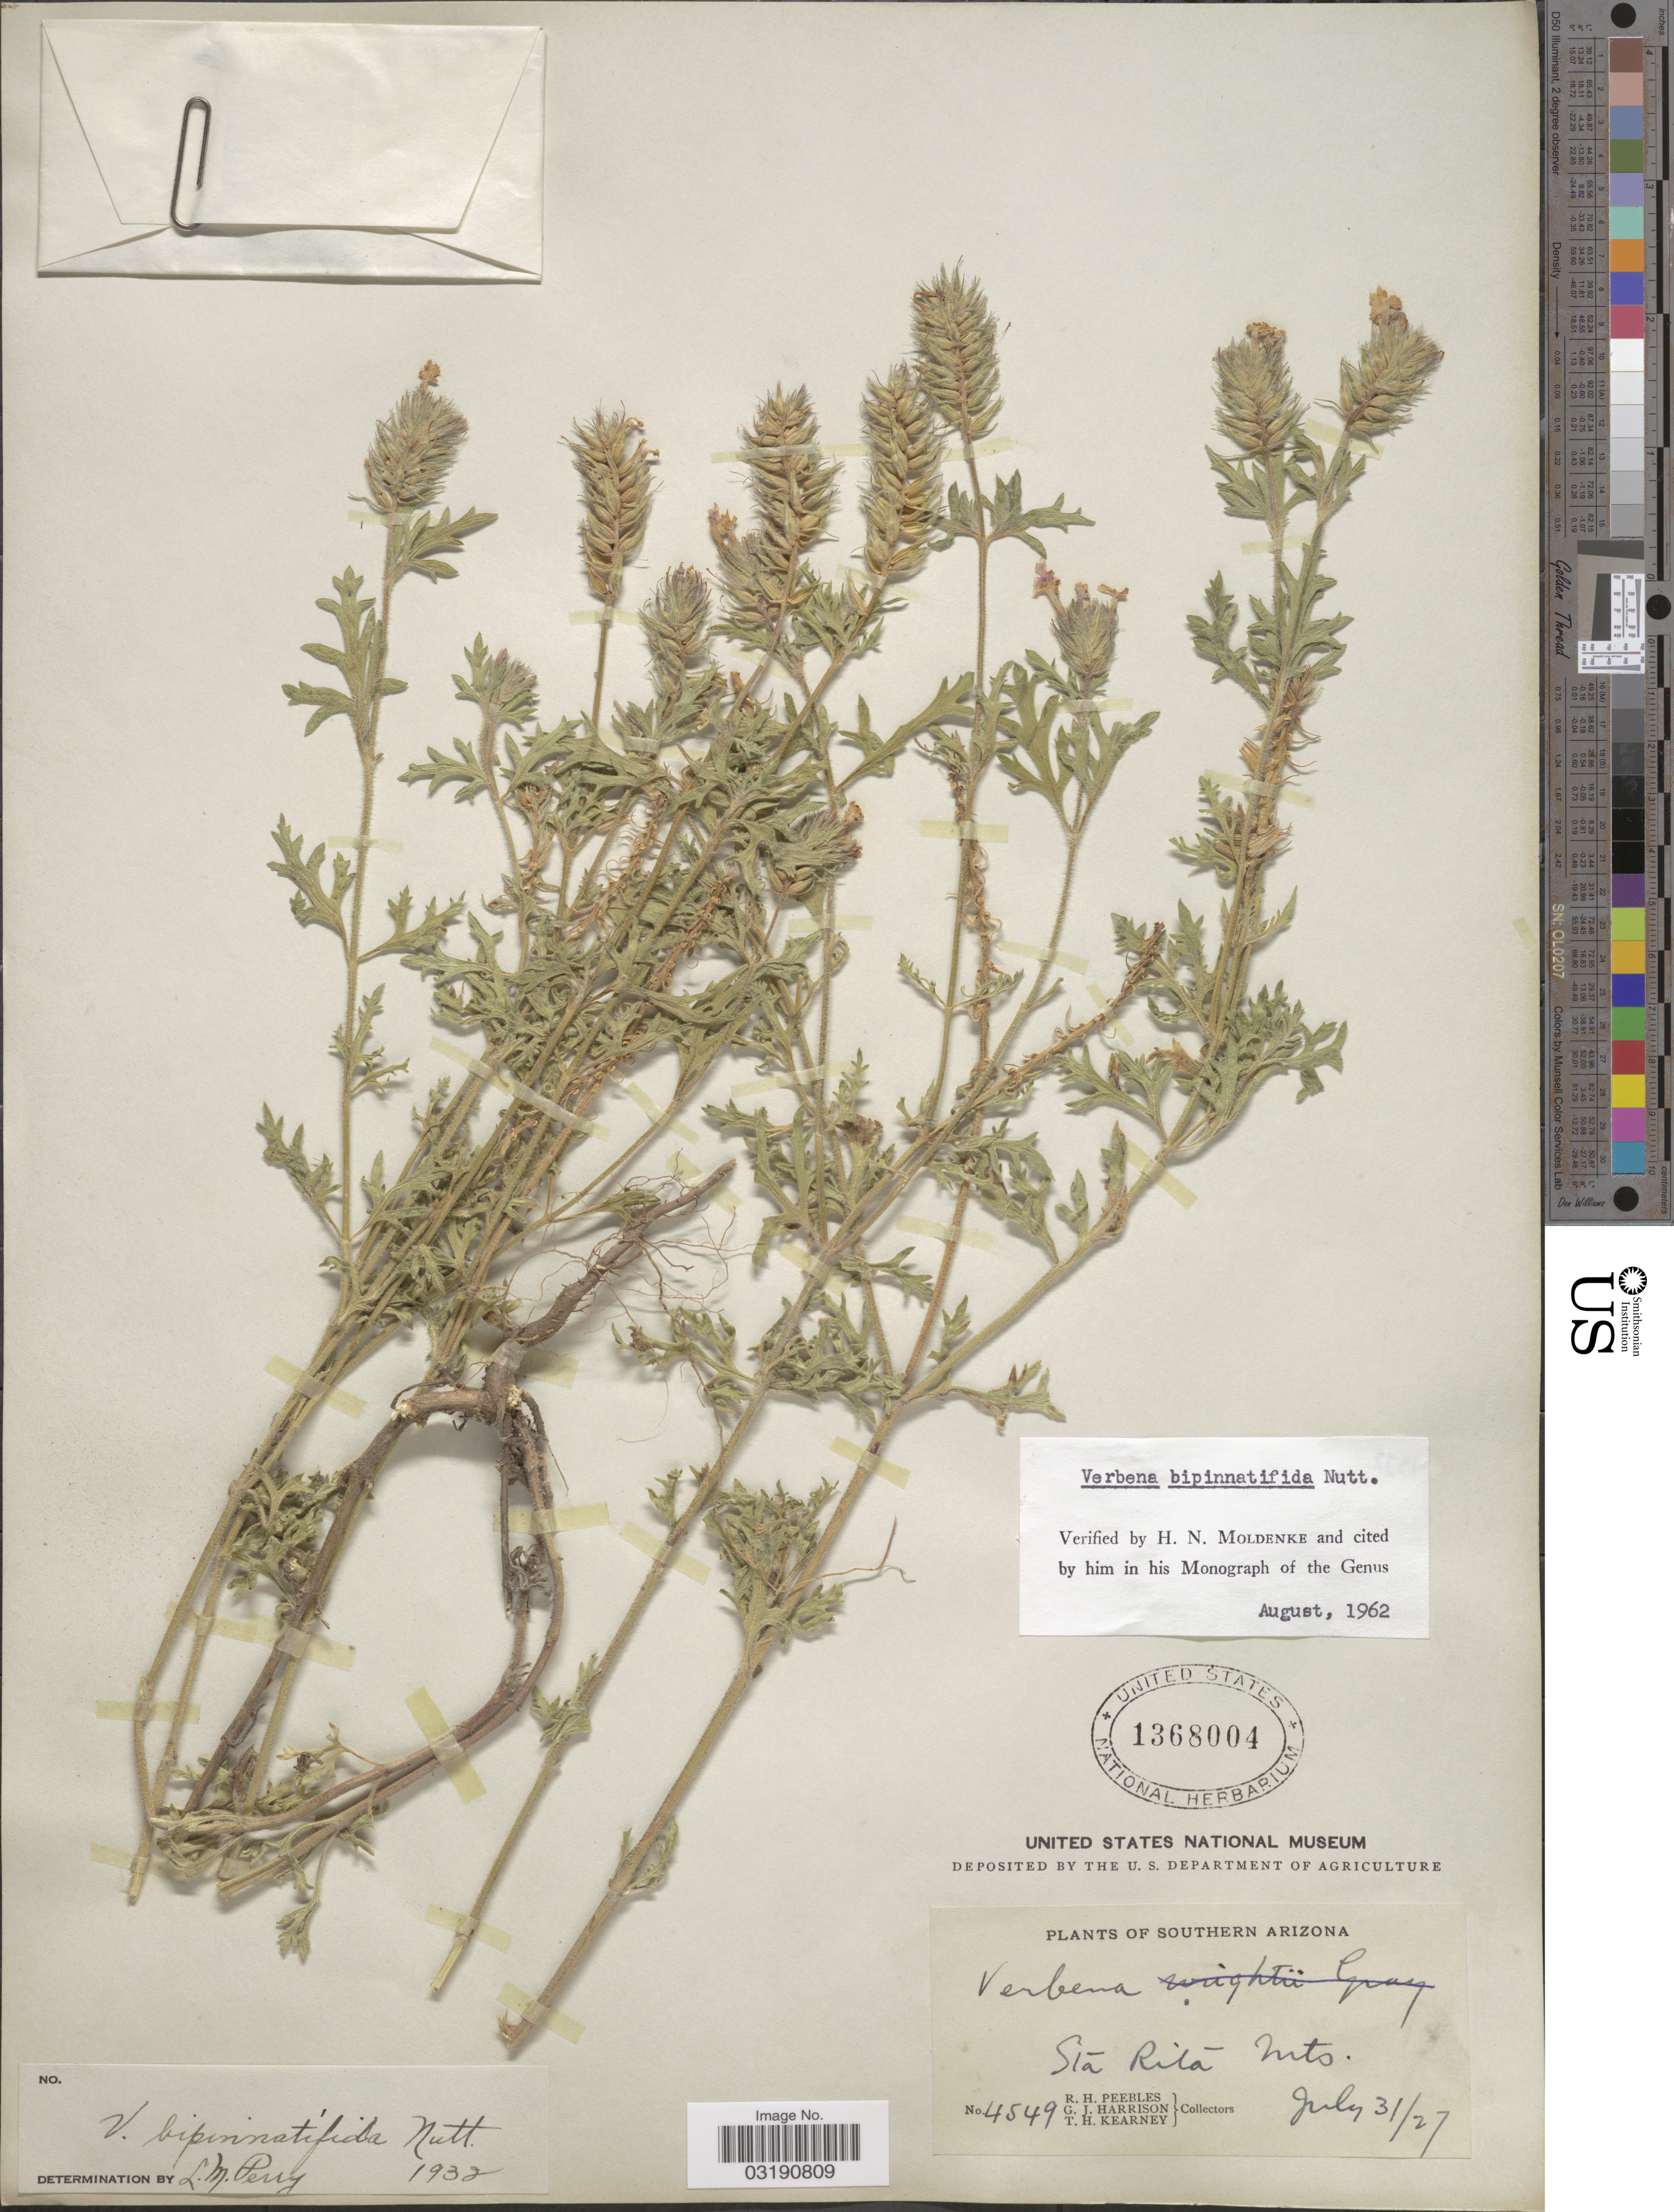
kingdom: Plantae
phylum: Tracheophyta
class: Magnoliopsida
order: Lamiales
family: Verbenaceae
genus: Verbena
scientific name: Verbena bipinnatifida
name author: (Schauer) Nutt.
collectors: R. H. Peebles, G. J. Harrison & T. H. Kearney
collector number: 4549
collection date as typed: Transcribed d/m/y: 31/7/27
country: United States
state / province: Arizona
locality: Southern Arizona, Sta Rita Mts.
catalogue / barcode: US 1368004